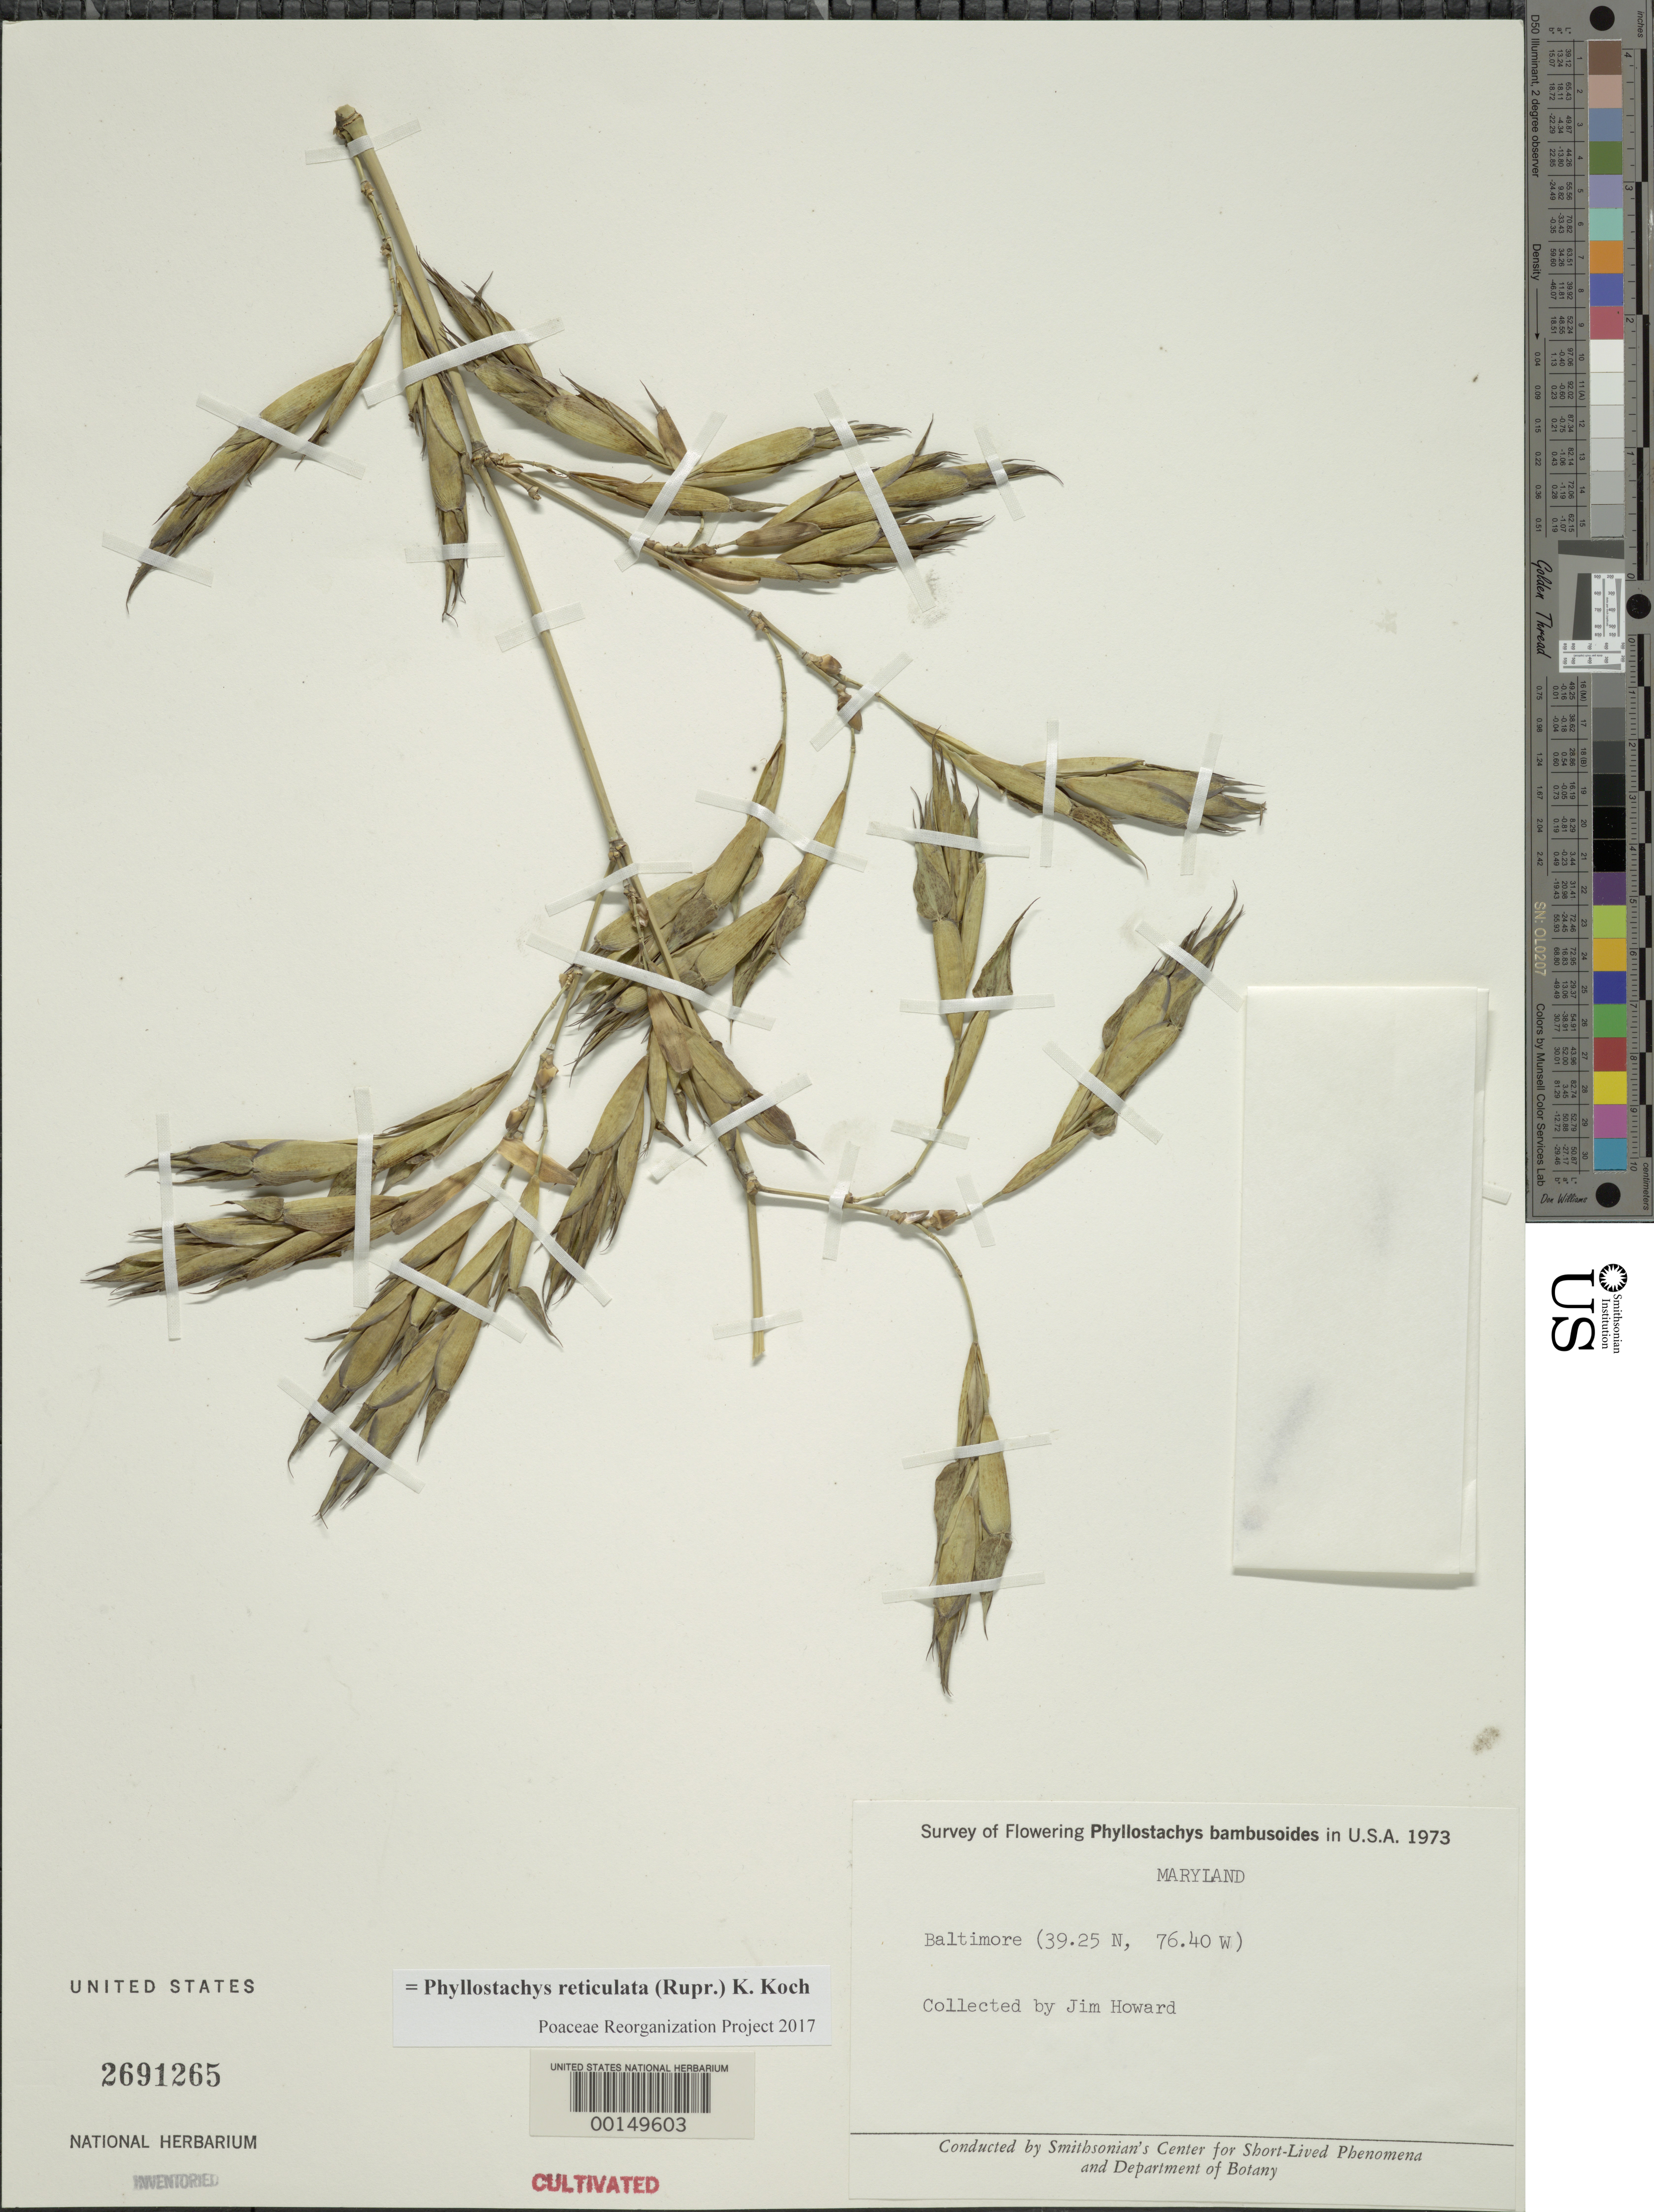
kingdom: Plantae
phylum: Tracheophyta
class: Liliopsida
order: Poales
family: Poaceae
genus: Phyllostachys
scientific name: Phyllostachys reticulata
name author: (Rupr.) K. Koch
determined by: Poaceae Reorganization Project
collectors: J. Howard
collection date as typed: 1973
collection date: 1973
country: United States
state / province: Maryland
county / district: City of Baltimore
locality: Baltimore, lat. 39.25n: long. 76.40w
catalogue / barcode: US 2691265